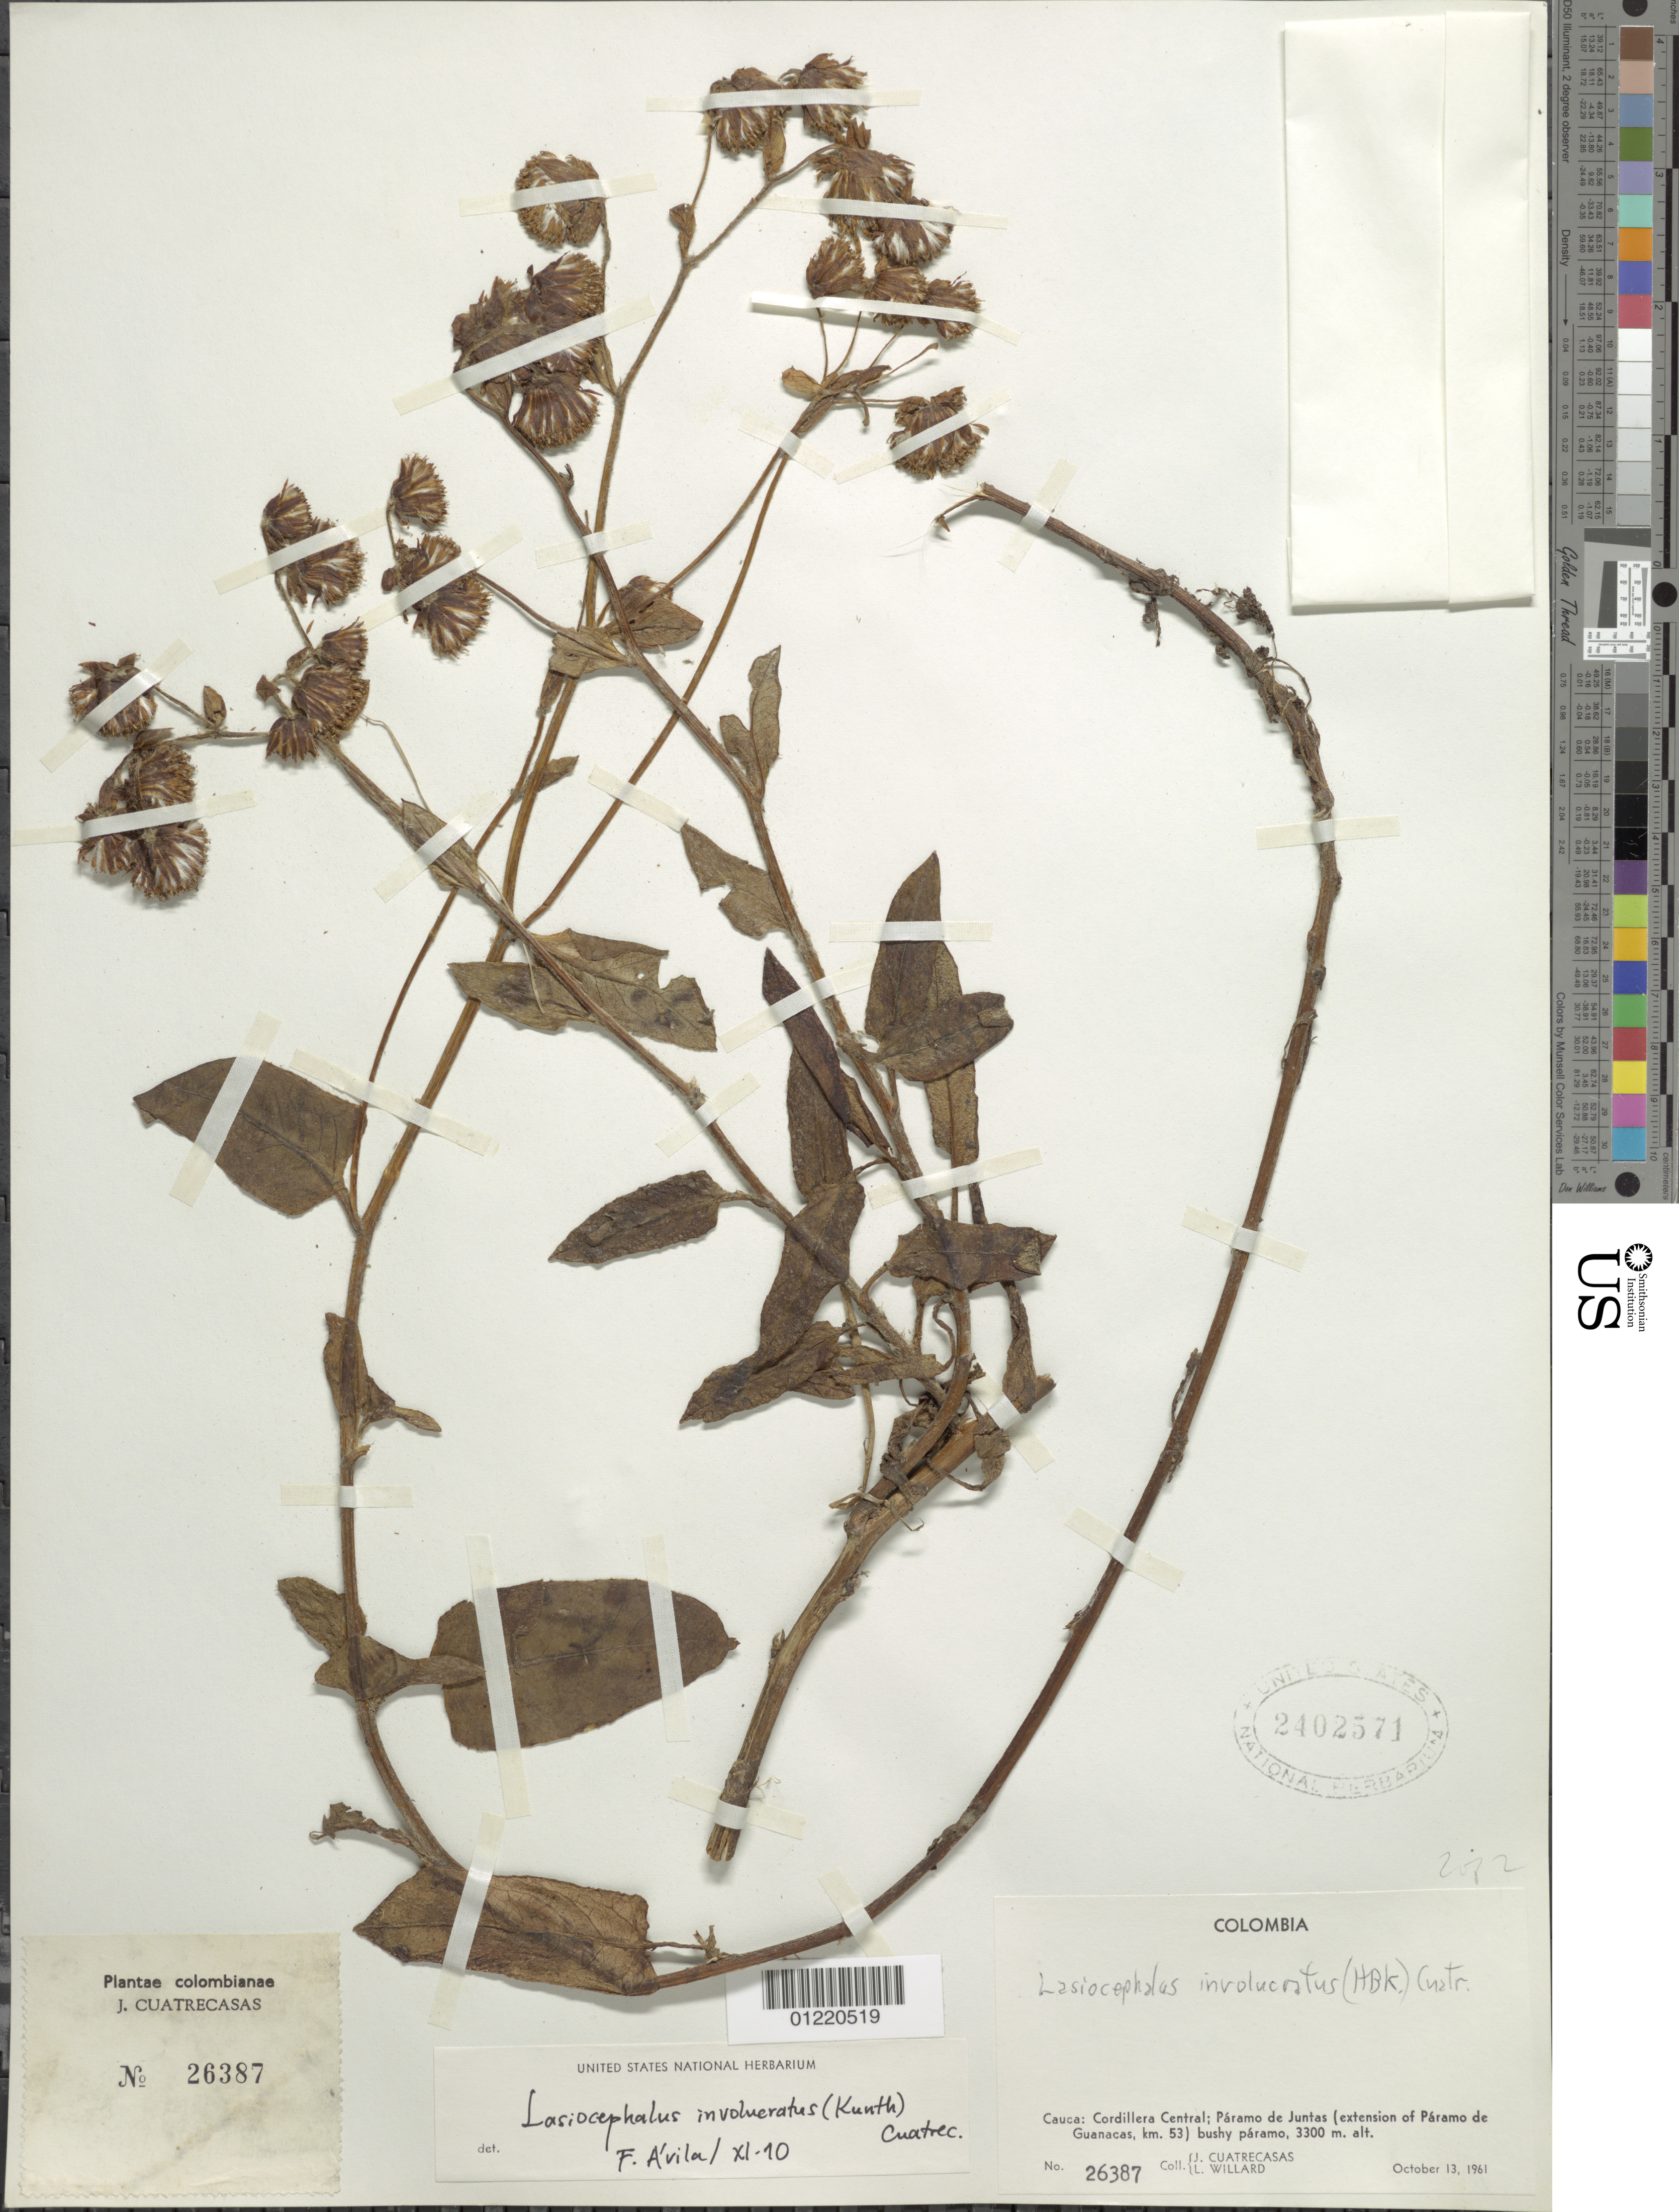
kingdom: Plantae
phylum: Tracheophyta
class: Magnoliopsida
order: Asterales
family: Asteraceae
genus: Senecio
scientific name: Senecio involucratus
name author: (Kunth) DC.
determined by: Salomon, Luciana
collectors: J. Cuatrecasas & L. Willard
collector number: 26387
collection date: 1961-10-13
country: Colombia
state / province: Cauca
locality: Cordillera central: Páramo de Juntas (extension of Páramo de Guanacas, km. 53).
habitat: bushy paramo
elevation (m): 3300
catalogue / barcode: US 2402571